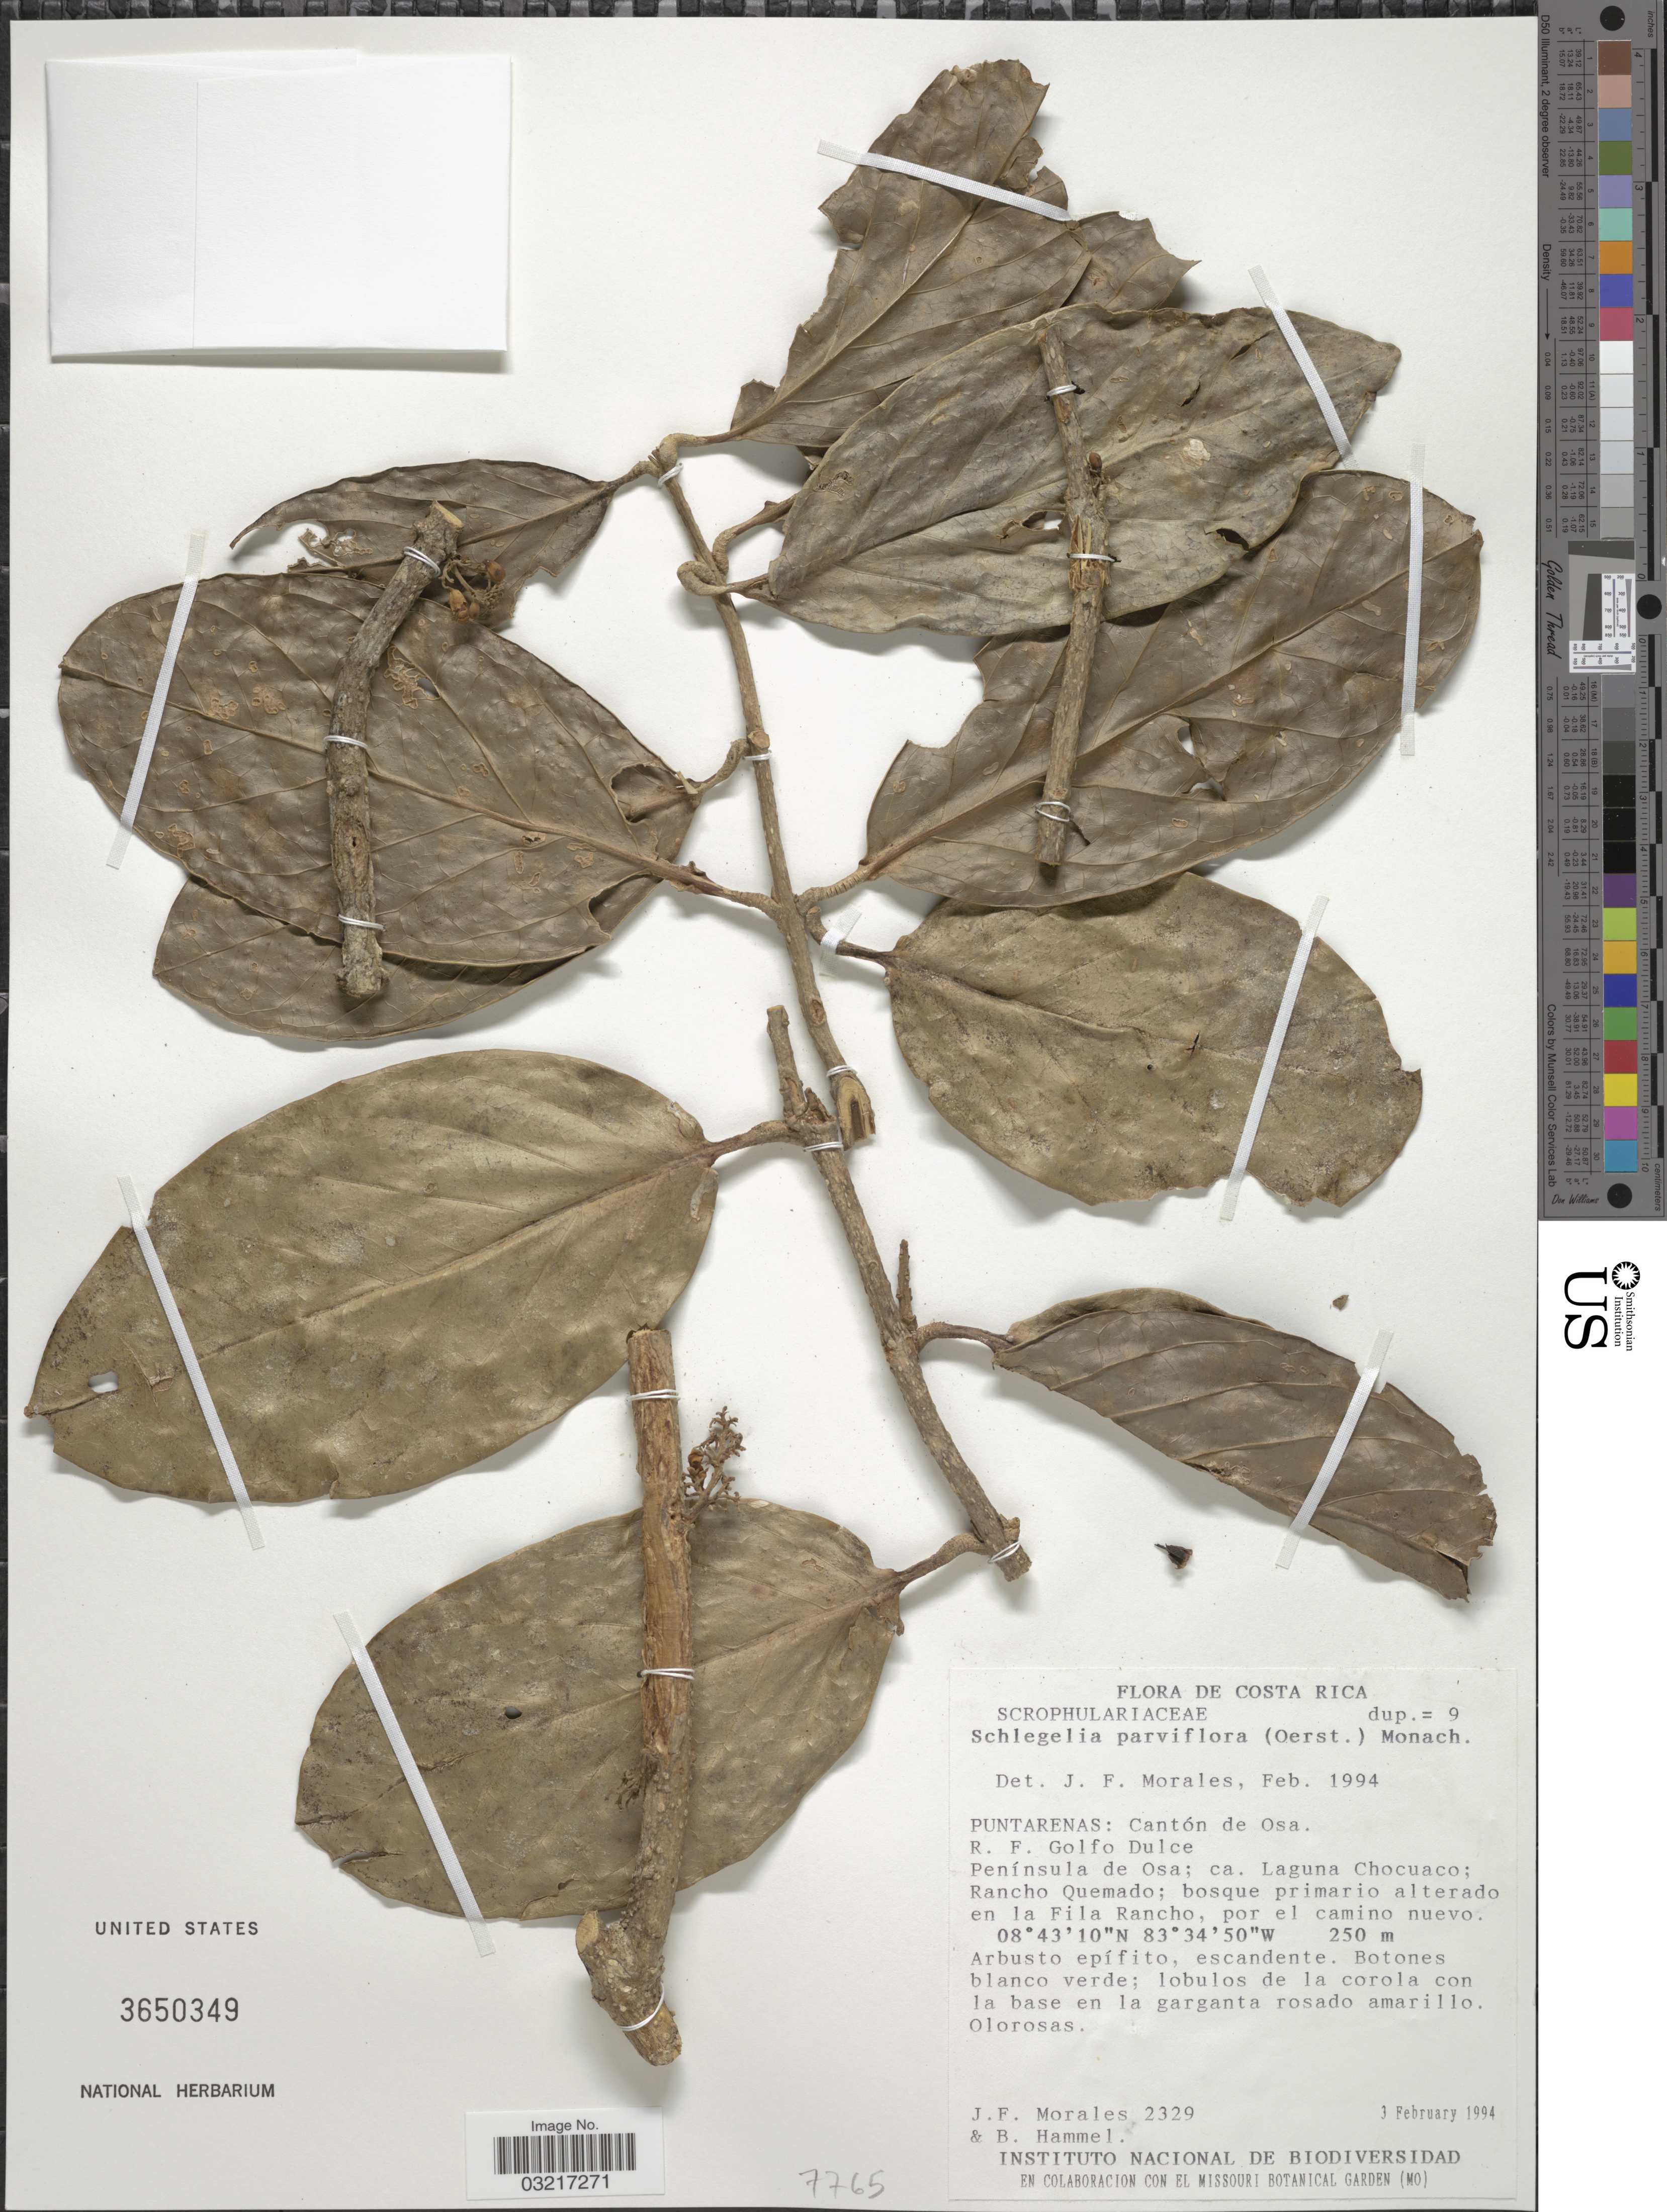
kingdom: Plantae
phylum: Tracheophyta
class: Magnoliopsida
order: Lamiales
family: Schlegeliaceae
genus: Schlegelia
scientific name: Schlegelia parviflora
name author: (Oerst.) Monach.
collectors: J. Morales & B. Hammel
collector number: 2329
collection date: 1994-02-03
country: Costa Rica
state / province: Puntarenas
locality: Cantón de Osa. R. F. Golfo Dulce. Península de Osa; ca. Laguna Chocuaco; Rancho Quemado; bosque primario alterado en la Fila Rancho, por el camino nuevo.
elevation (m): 250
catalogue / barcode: US 3650349